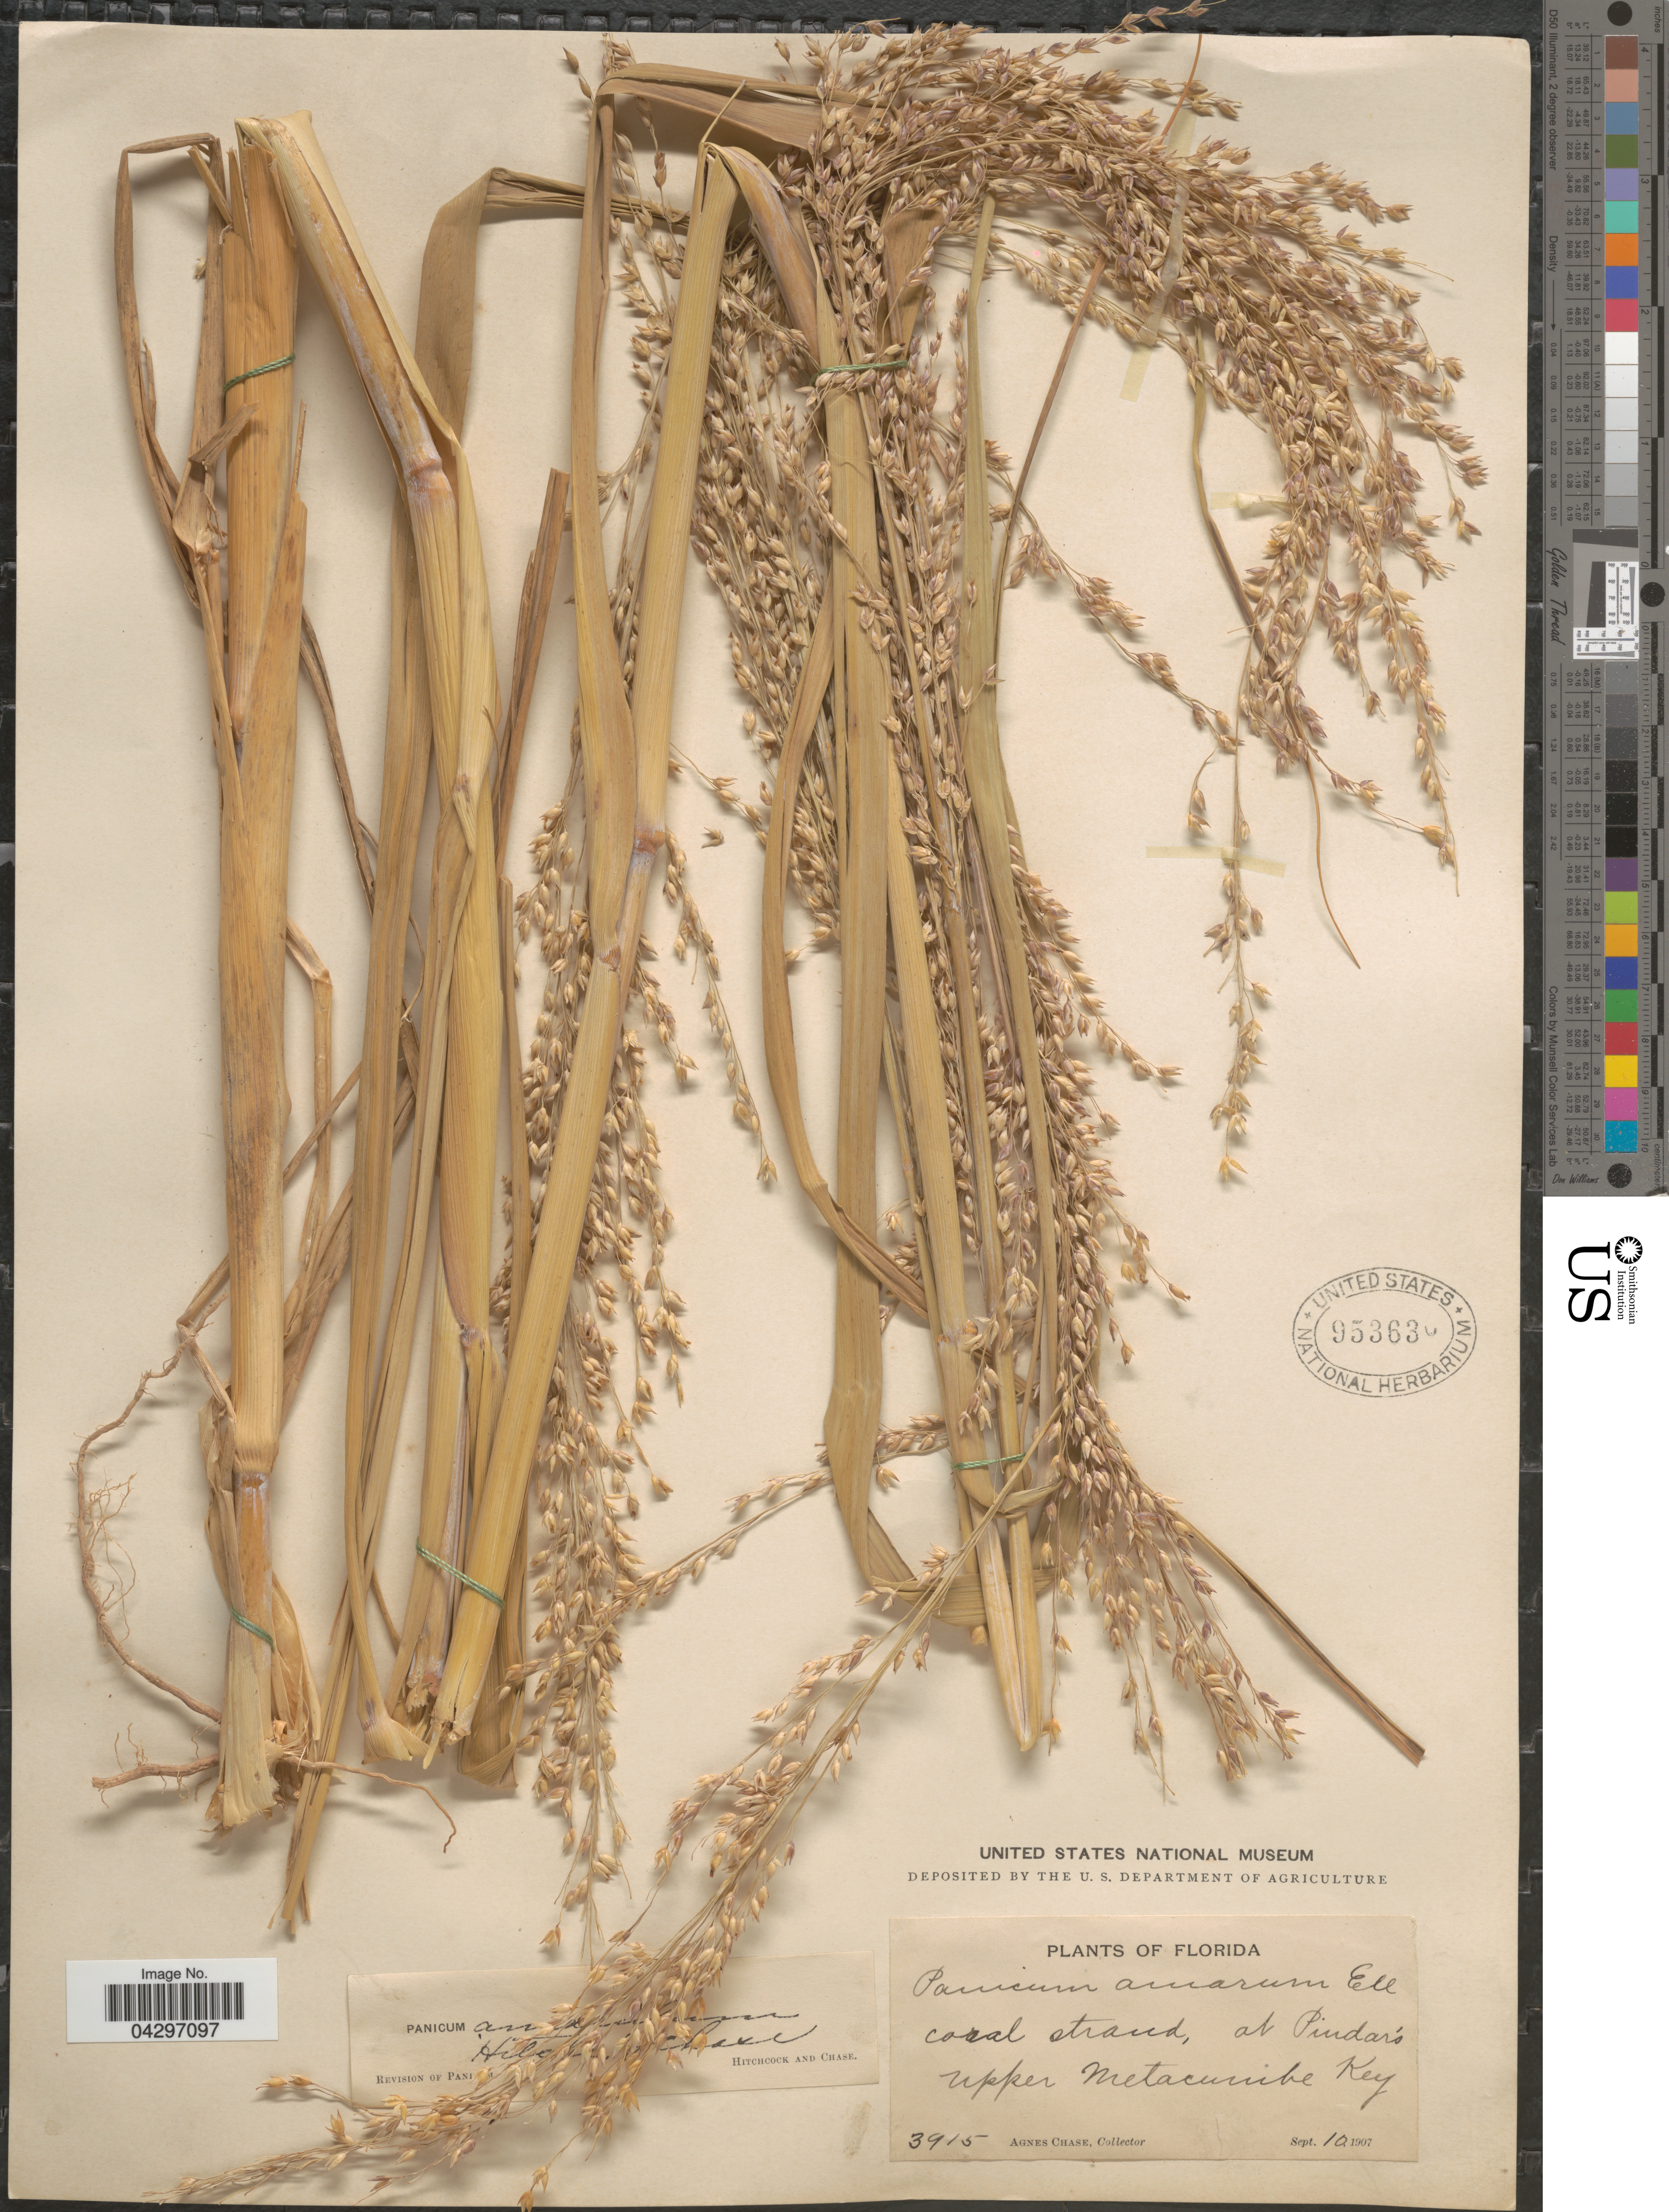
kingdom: Plantae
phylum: Tracheophyta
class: Liliopsida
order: Poales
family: Poaceae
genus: Panicum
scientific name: Panicum amarum var. amarulum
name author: (Hitchc. & Chase) Freckmann & Lelong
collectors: A. Chase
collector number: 3915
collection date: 1907-09-10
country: United States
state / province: Florida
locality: Coral strand, at Pindar's Upper Metacumbe Key.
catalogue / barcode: US 953630